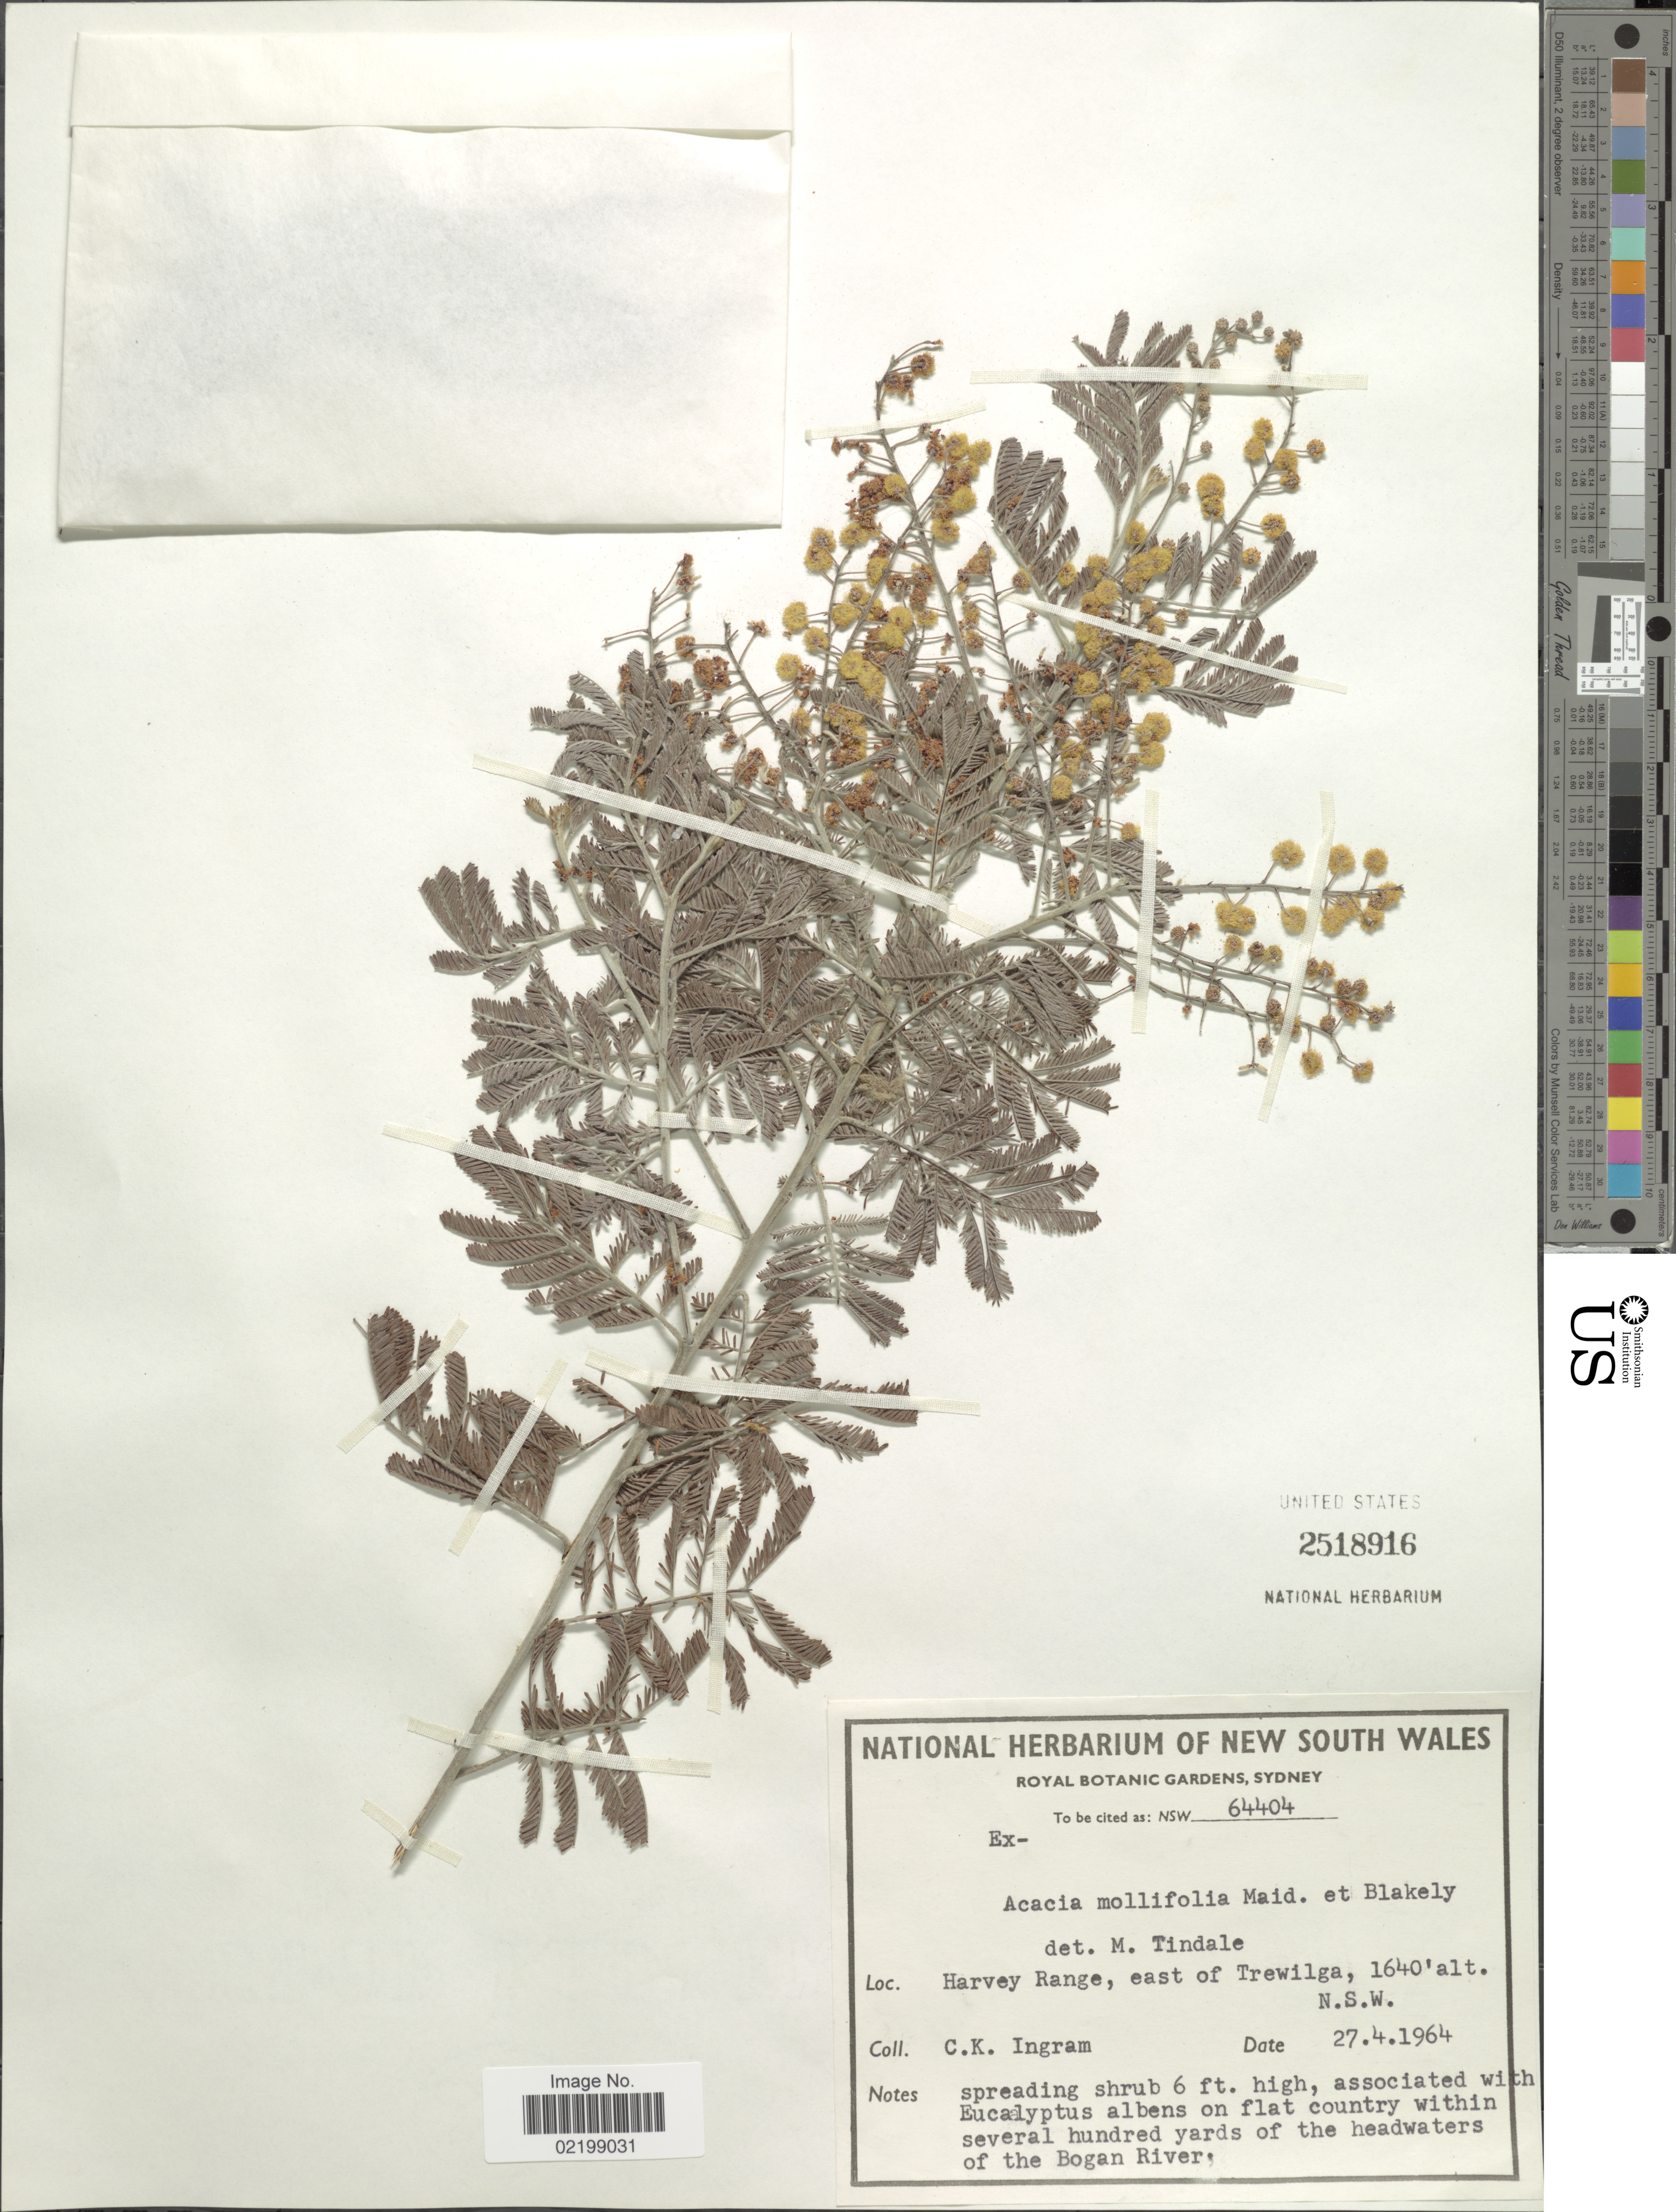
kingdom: Plantae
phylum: Tracheophyta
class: Magnoliopsida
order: Fabales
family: Fabaceae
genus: Acacia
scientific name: Acacia mollifolia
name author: Maiden & Blakeley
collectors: C. Ingram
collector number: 64404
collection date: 1964-04-27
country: Australia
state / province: New South Wales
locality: Harvey Range, east of Trewilga, on flat country within several hundred yards of the headwaters of the Bogan River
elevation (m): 500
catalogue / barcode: US 2518916